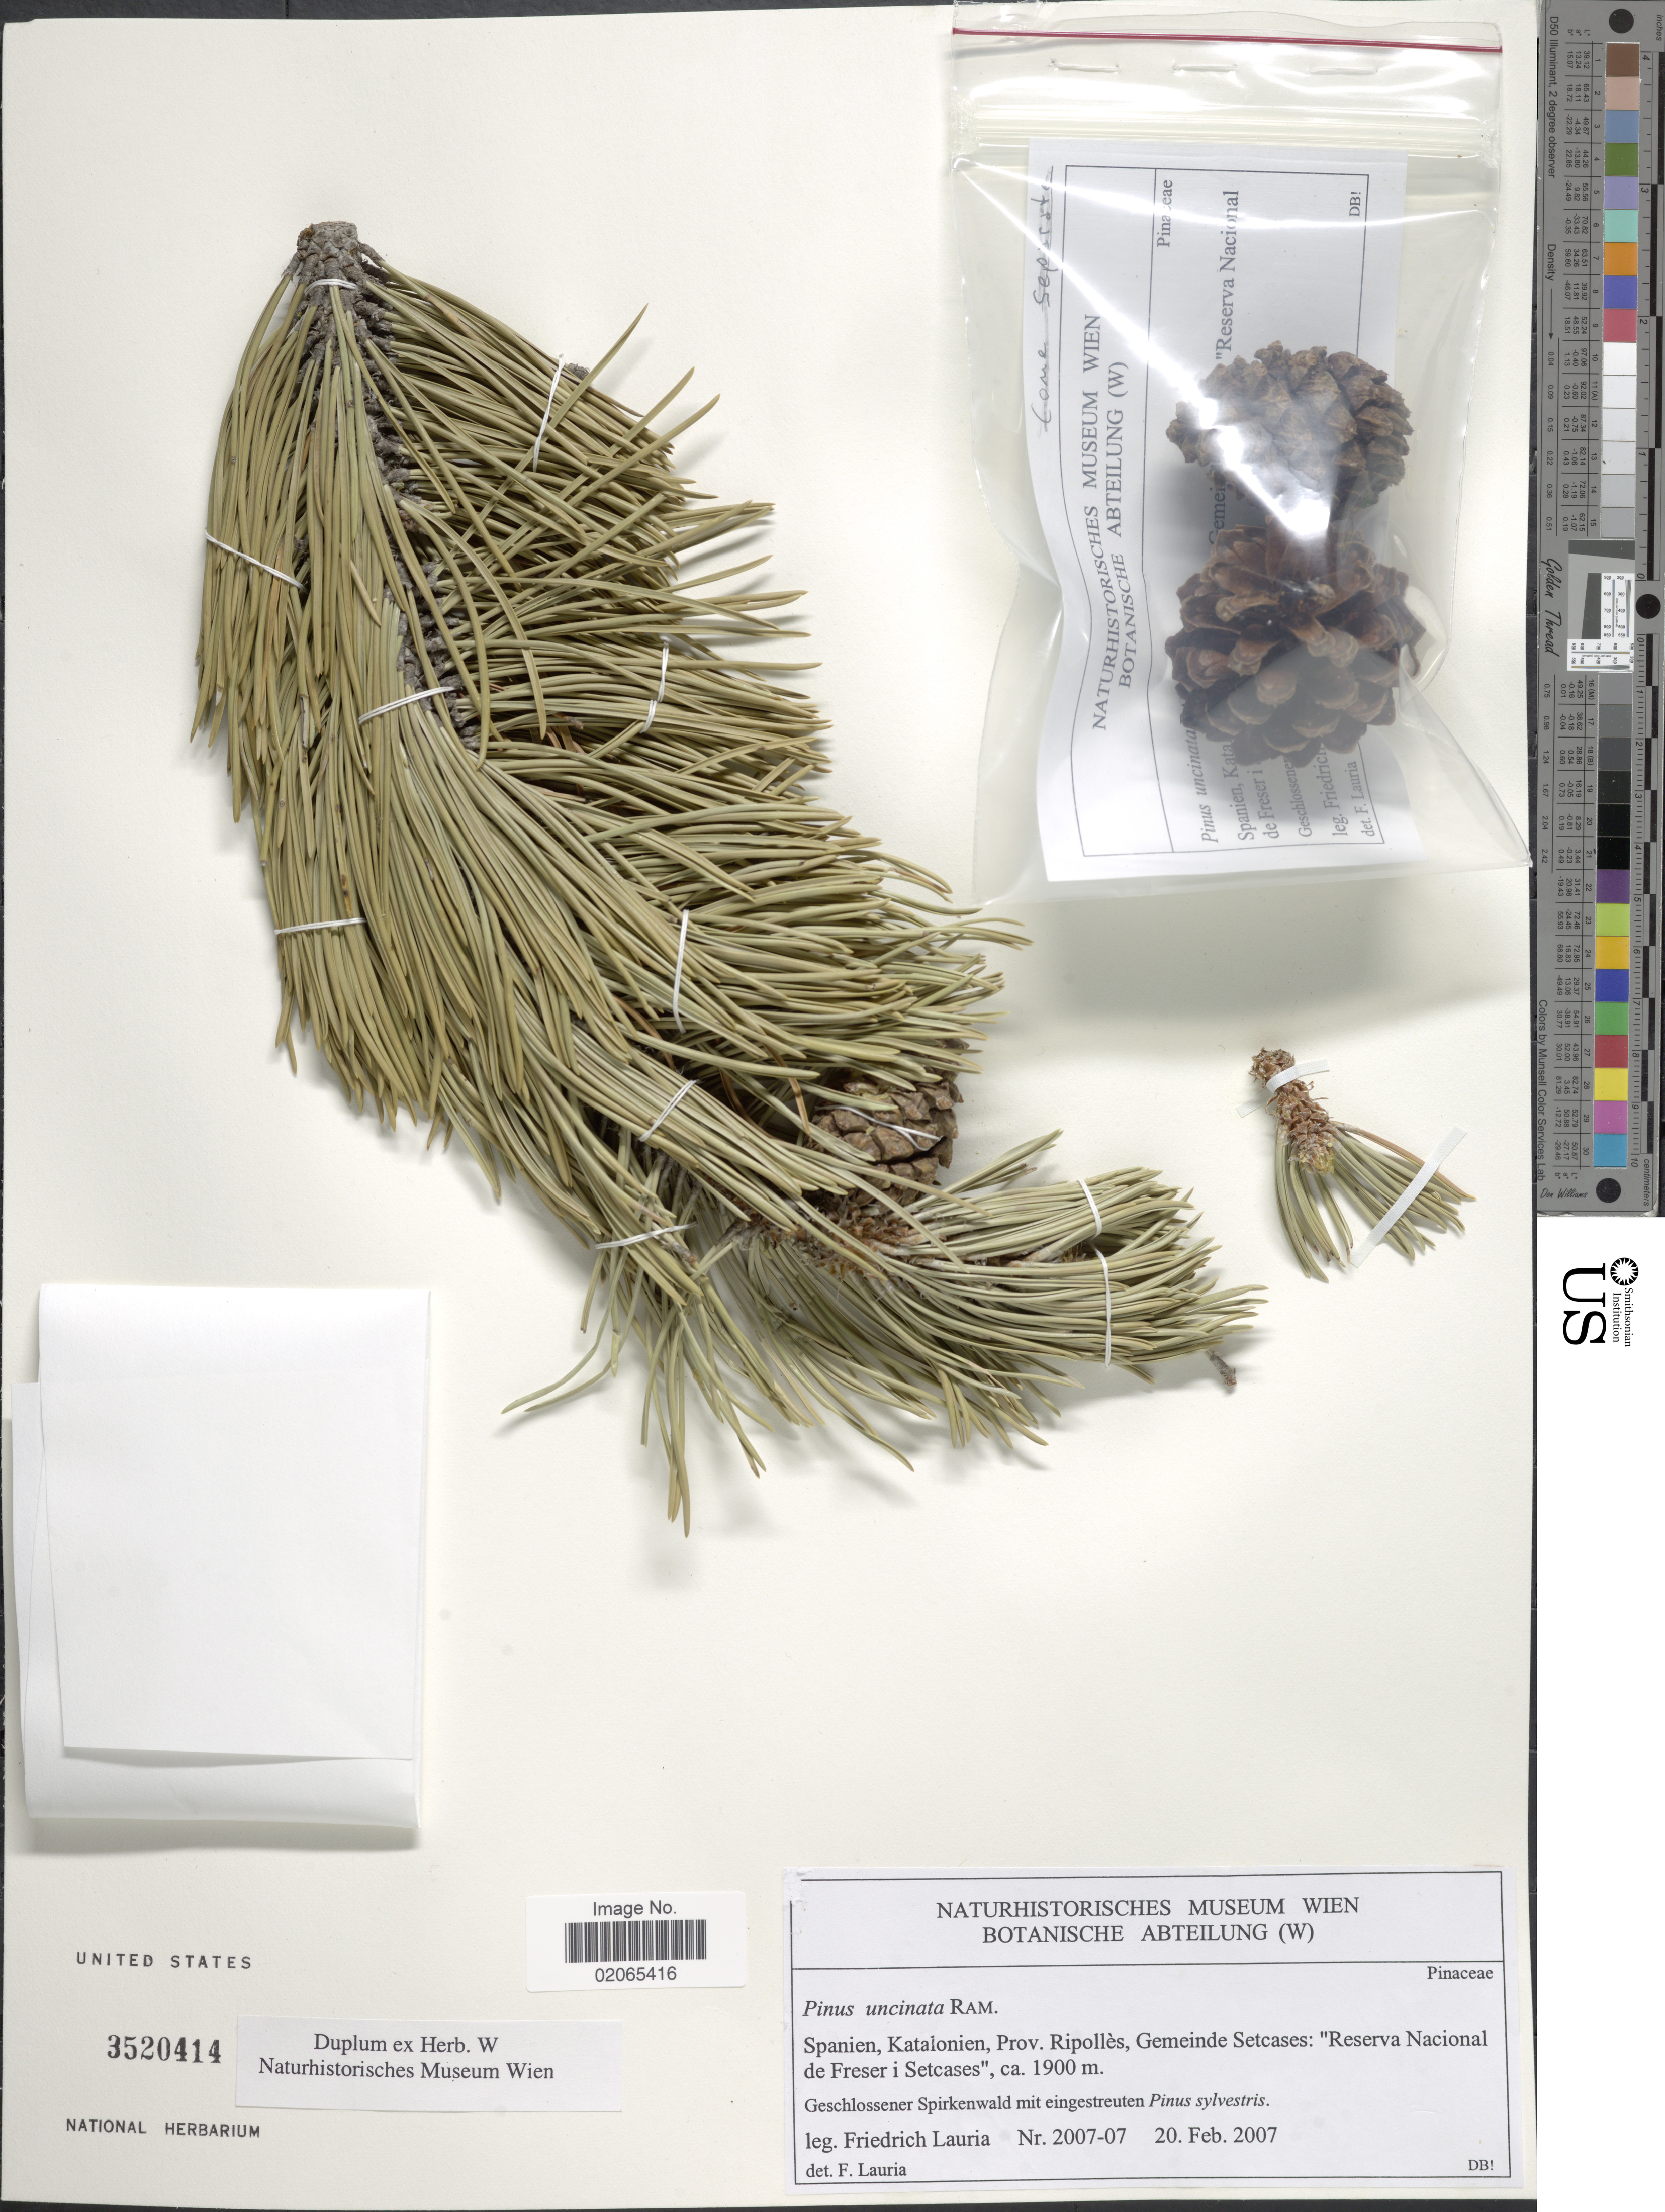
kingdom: Plantae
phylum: Tracheophyta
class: Pinopsida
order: Pinales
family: Pinaceae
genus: Pinus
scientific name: Pinus uncinata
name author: Ramond ex DC.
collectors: F. Lauria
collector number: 2007-07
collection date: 2007-02-20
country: Spain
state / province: Catalunya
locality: Katalonien, Prov. Ripolles, Gemeinde Setcases: "Reserva Nacional de reser i Setcases"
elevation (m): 1900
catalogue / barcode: US 3520414